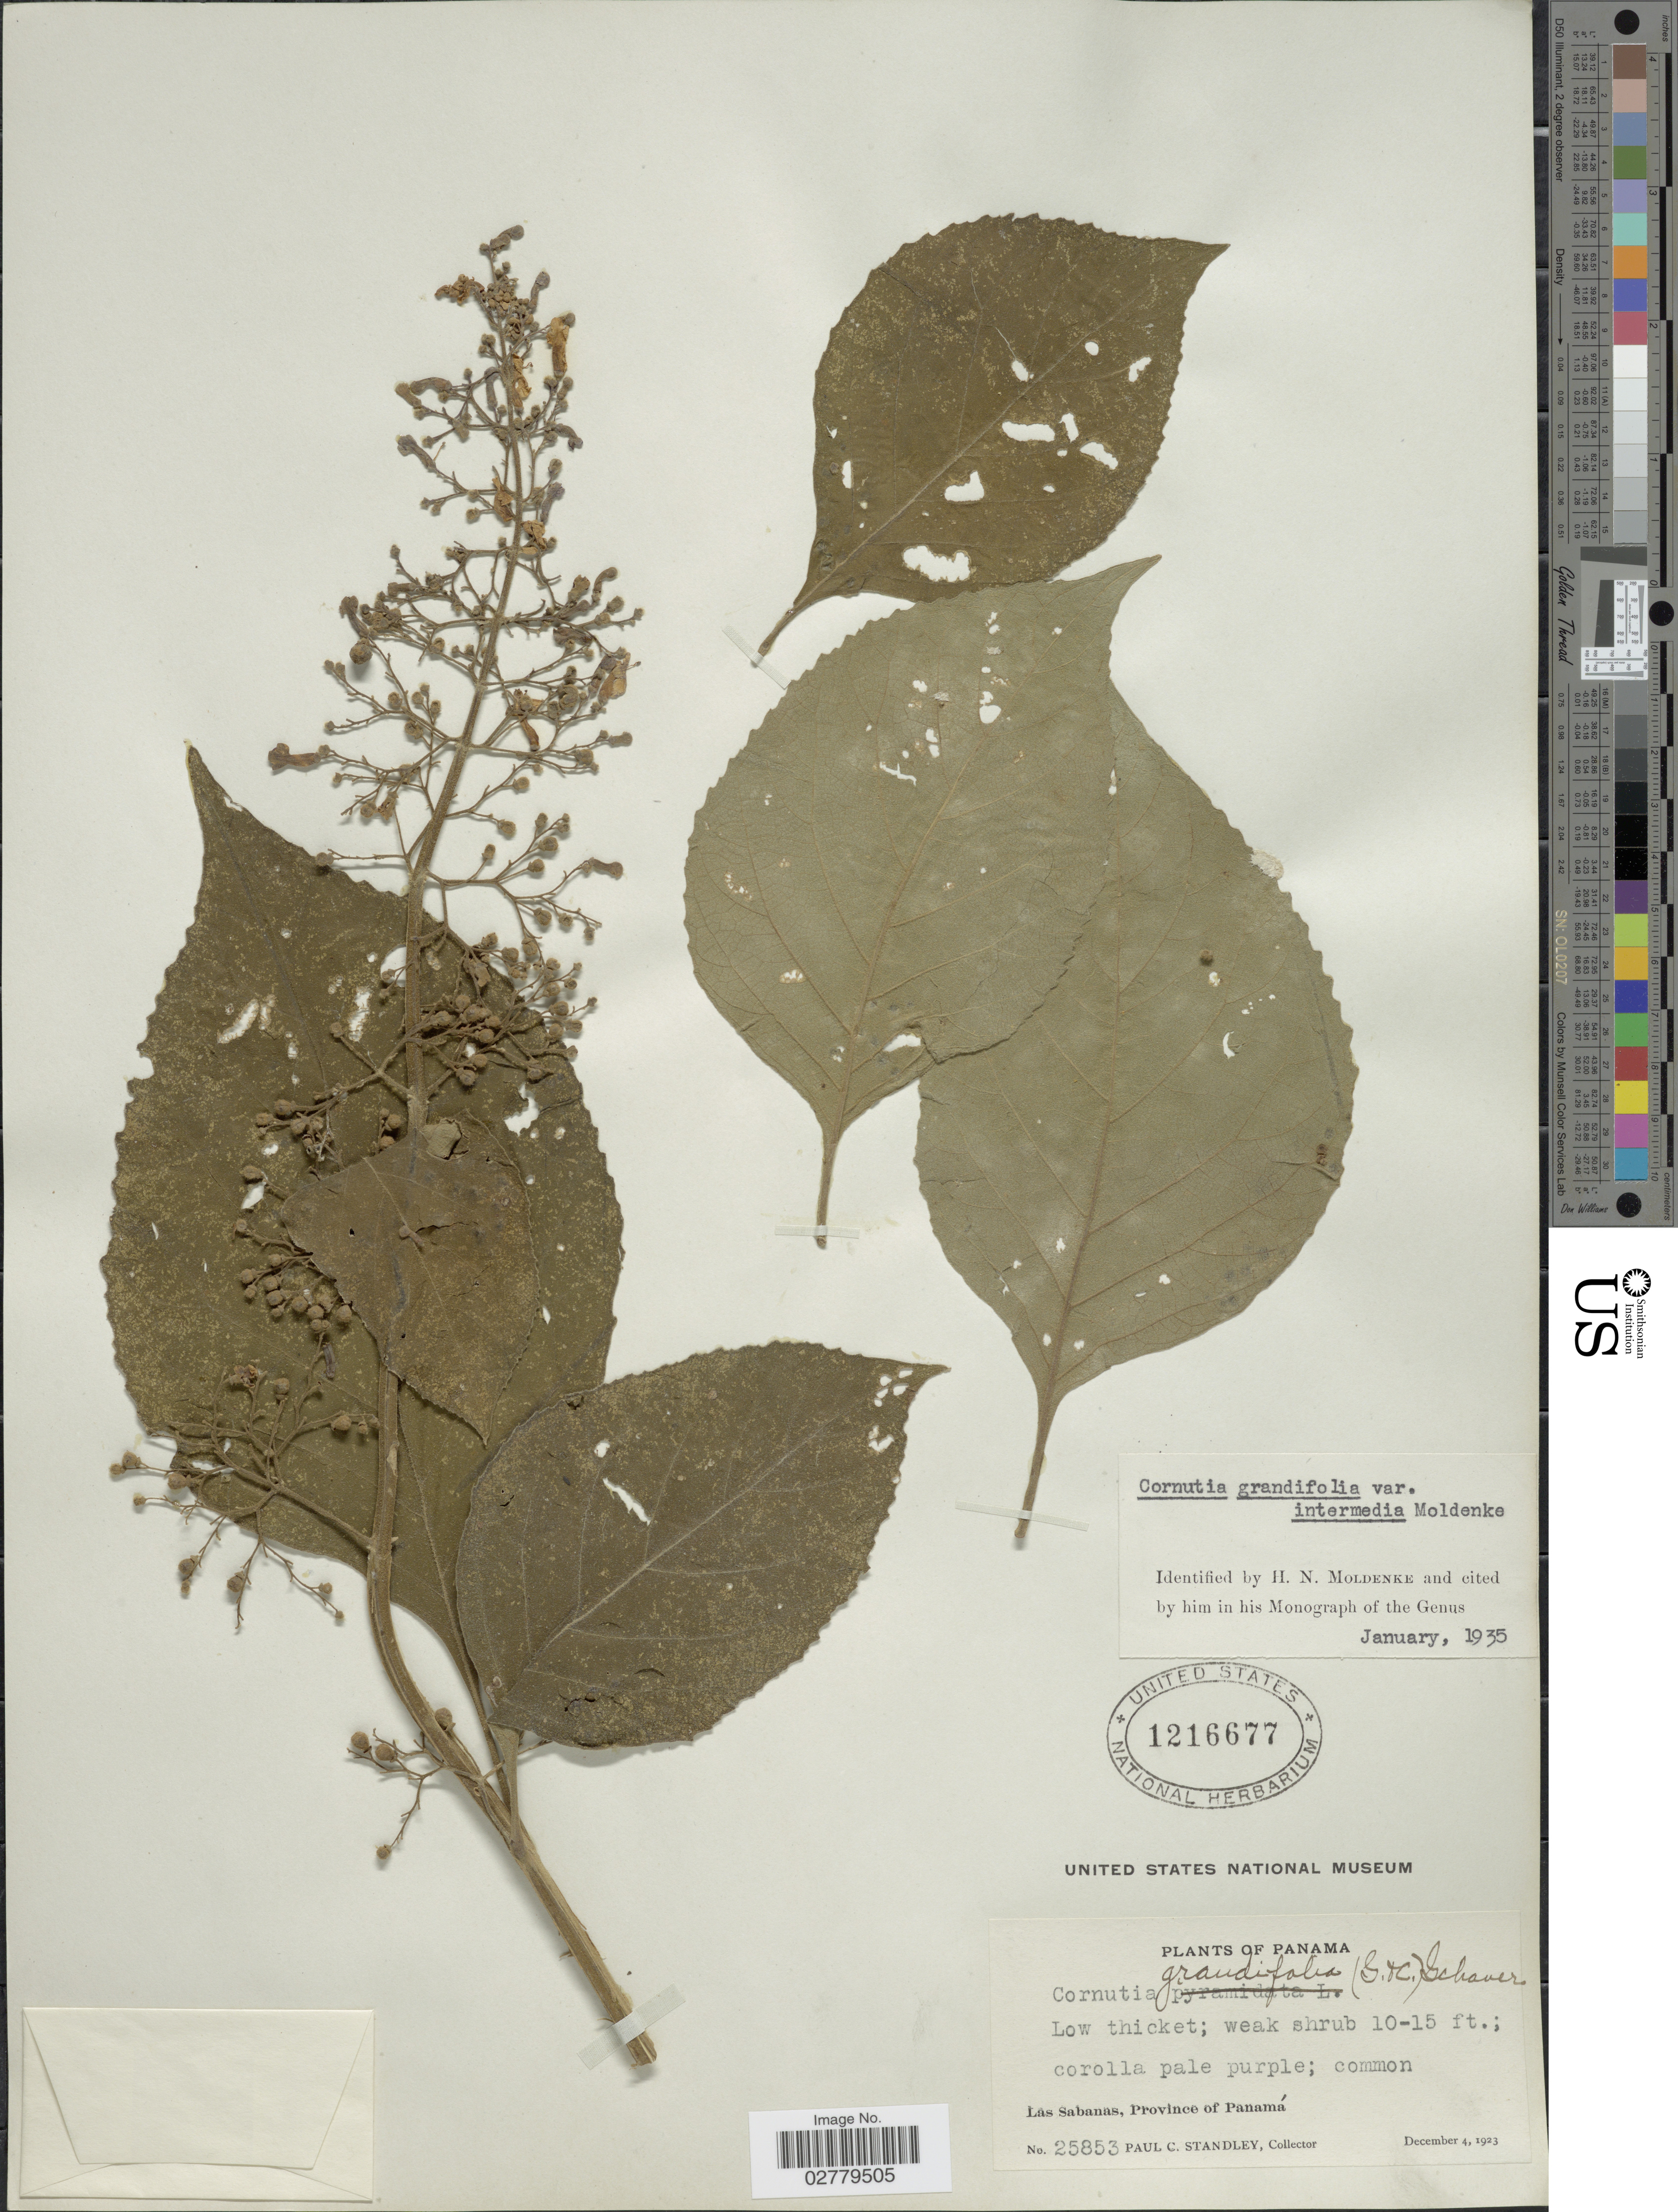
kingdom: Plantae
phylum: Tracheophyta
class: Magnoliopsida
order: Lamiales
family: Lamiaceae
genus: Cornutia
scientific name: Cornutia grandifolia var. intermedia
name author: Moldenke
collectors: P. C. Standley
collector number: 25853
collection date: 1923-12-04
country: Panama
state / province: Panamá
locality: Las Sabanas.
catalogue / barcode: US 1216677